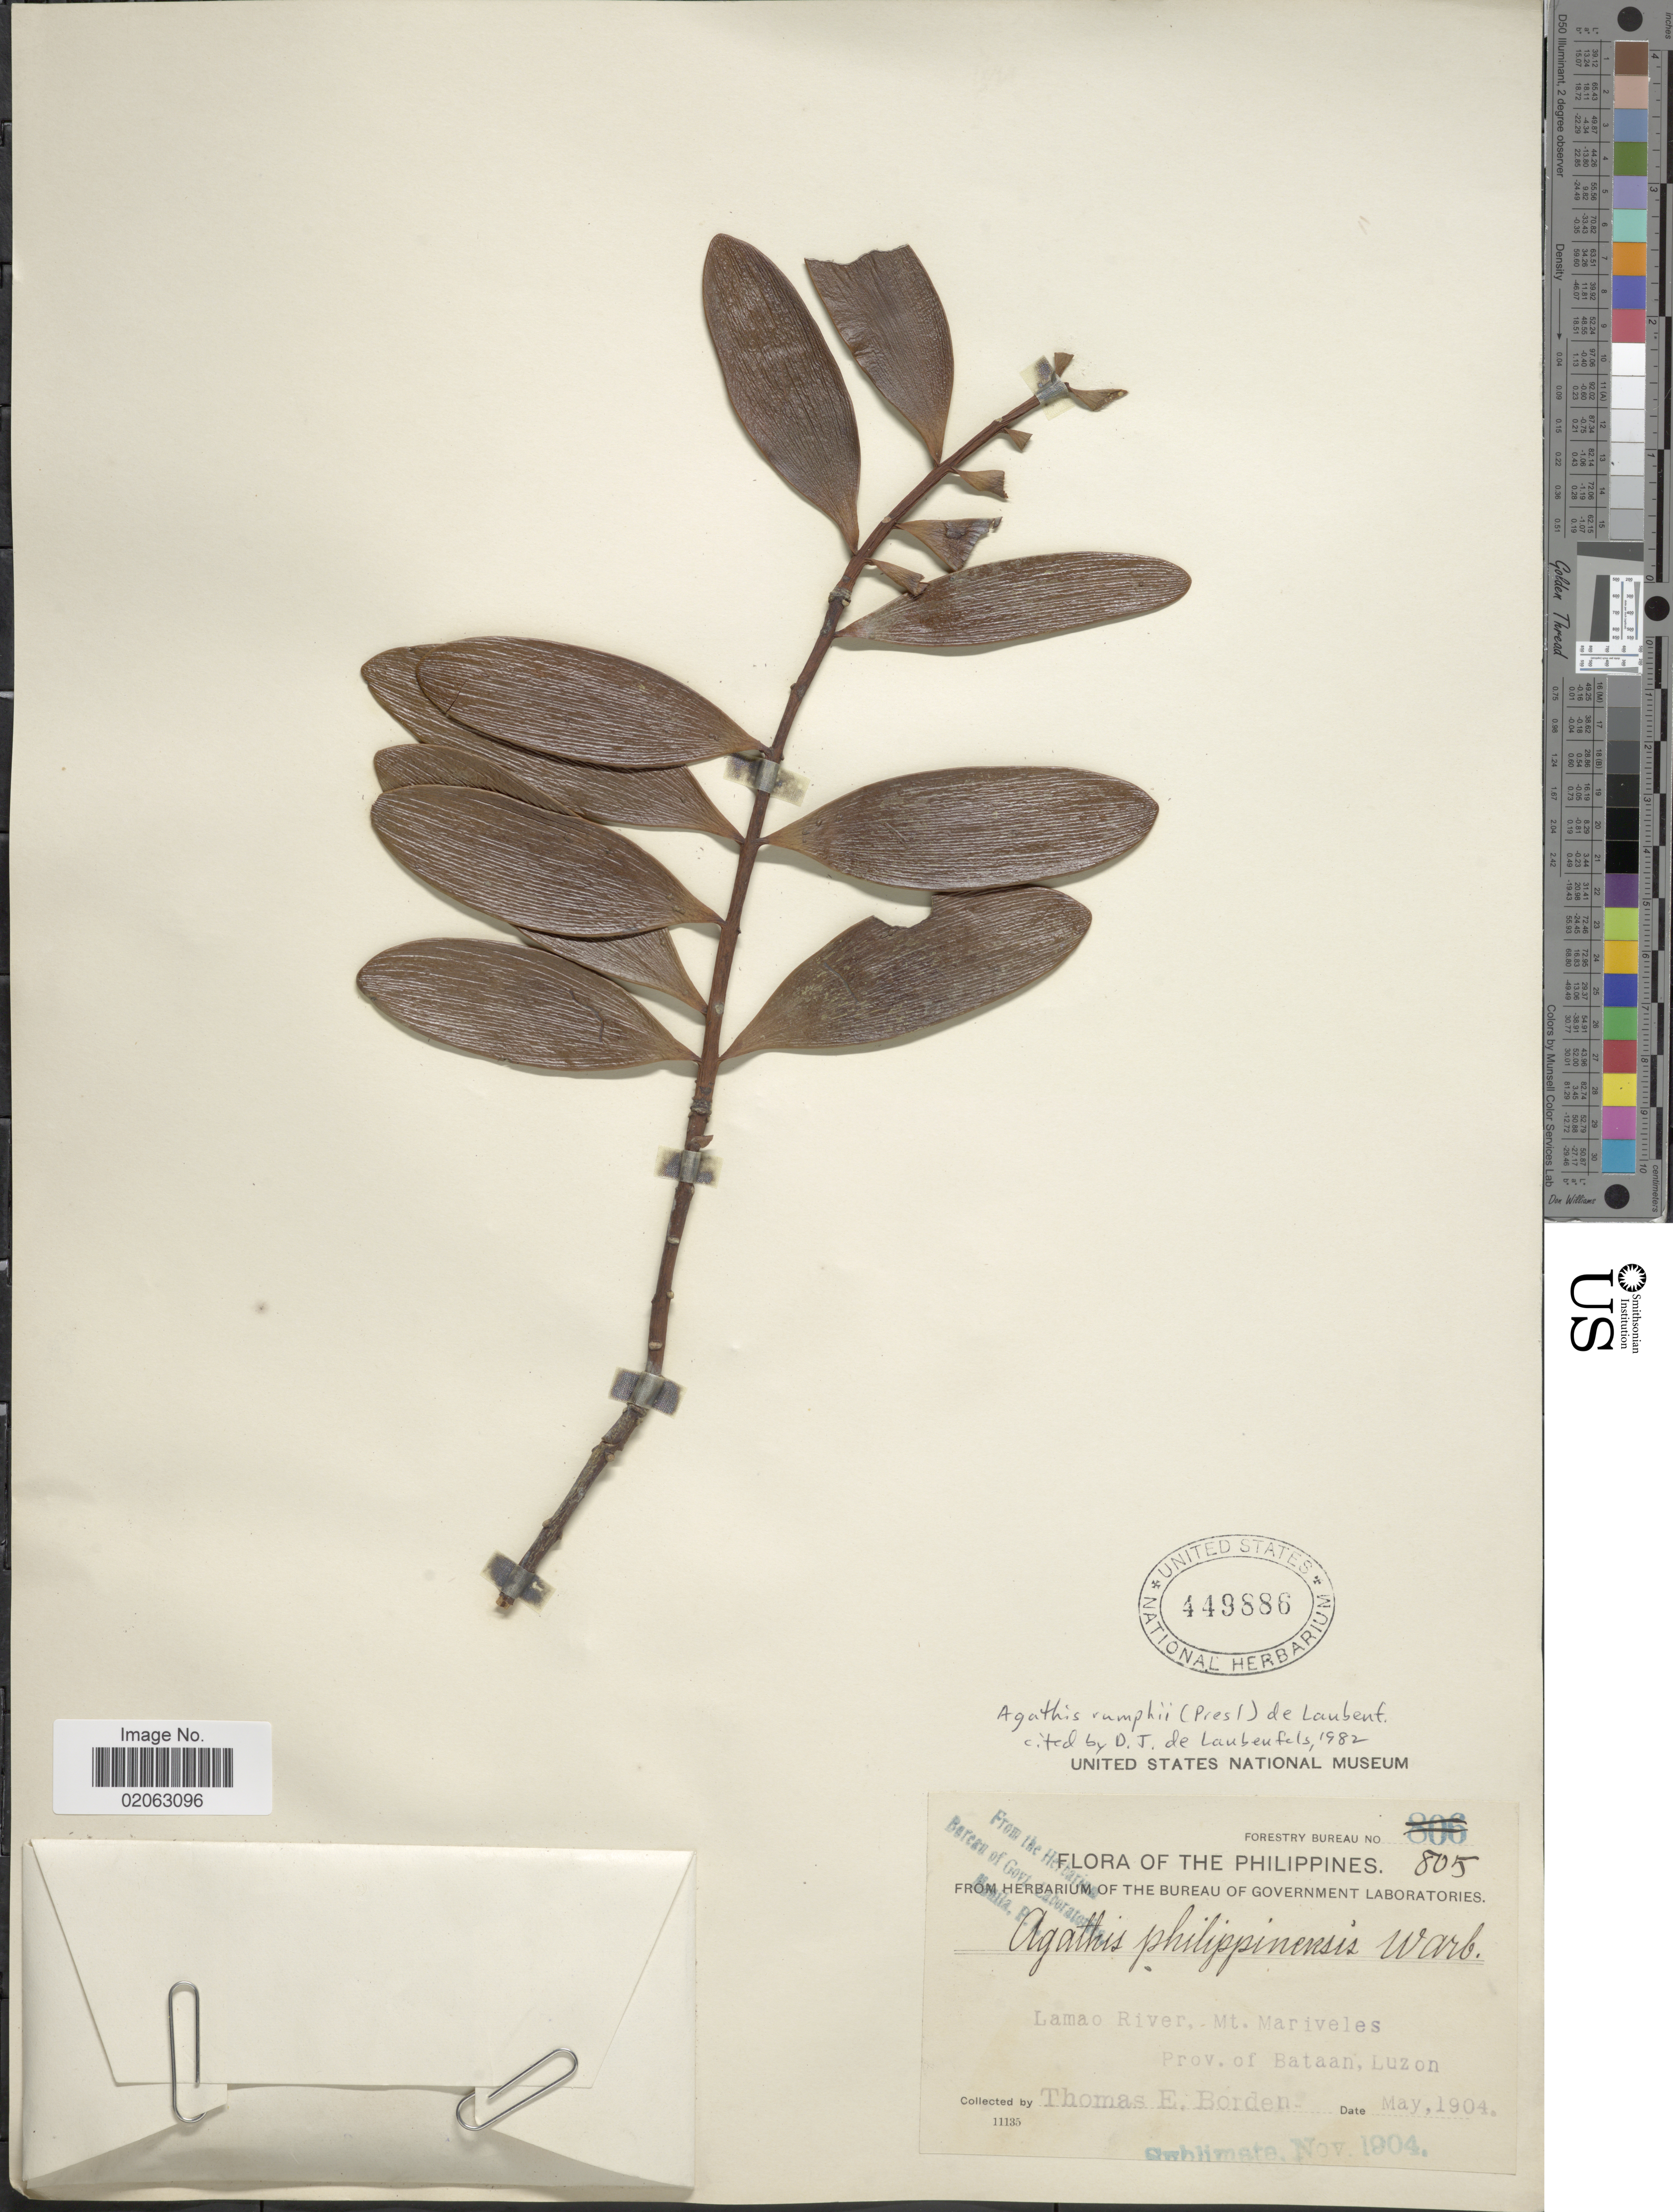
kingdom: Plantae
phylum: Tracheophyta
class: Pinopsida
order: Pinales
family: Araucariaceae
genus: Agathis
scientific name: Agathis rumphii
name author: (C. Presl)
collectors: T. E. Borden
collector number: Forestry Bureau 805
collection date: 1904-05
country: Philippines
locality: Lamao River, Mt. Mariveles, Prov. of Bataan, Luzon.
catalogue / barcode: US 449886